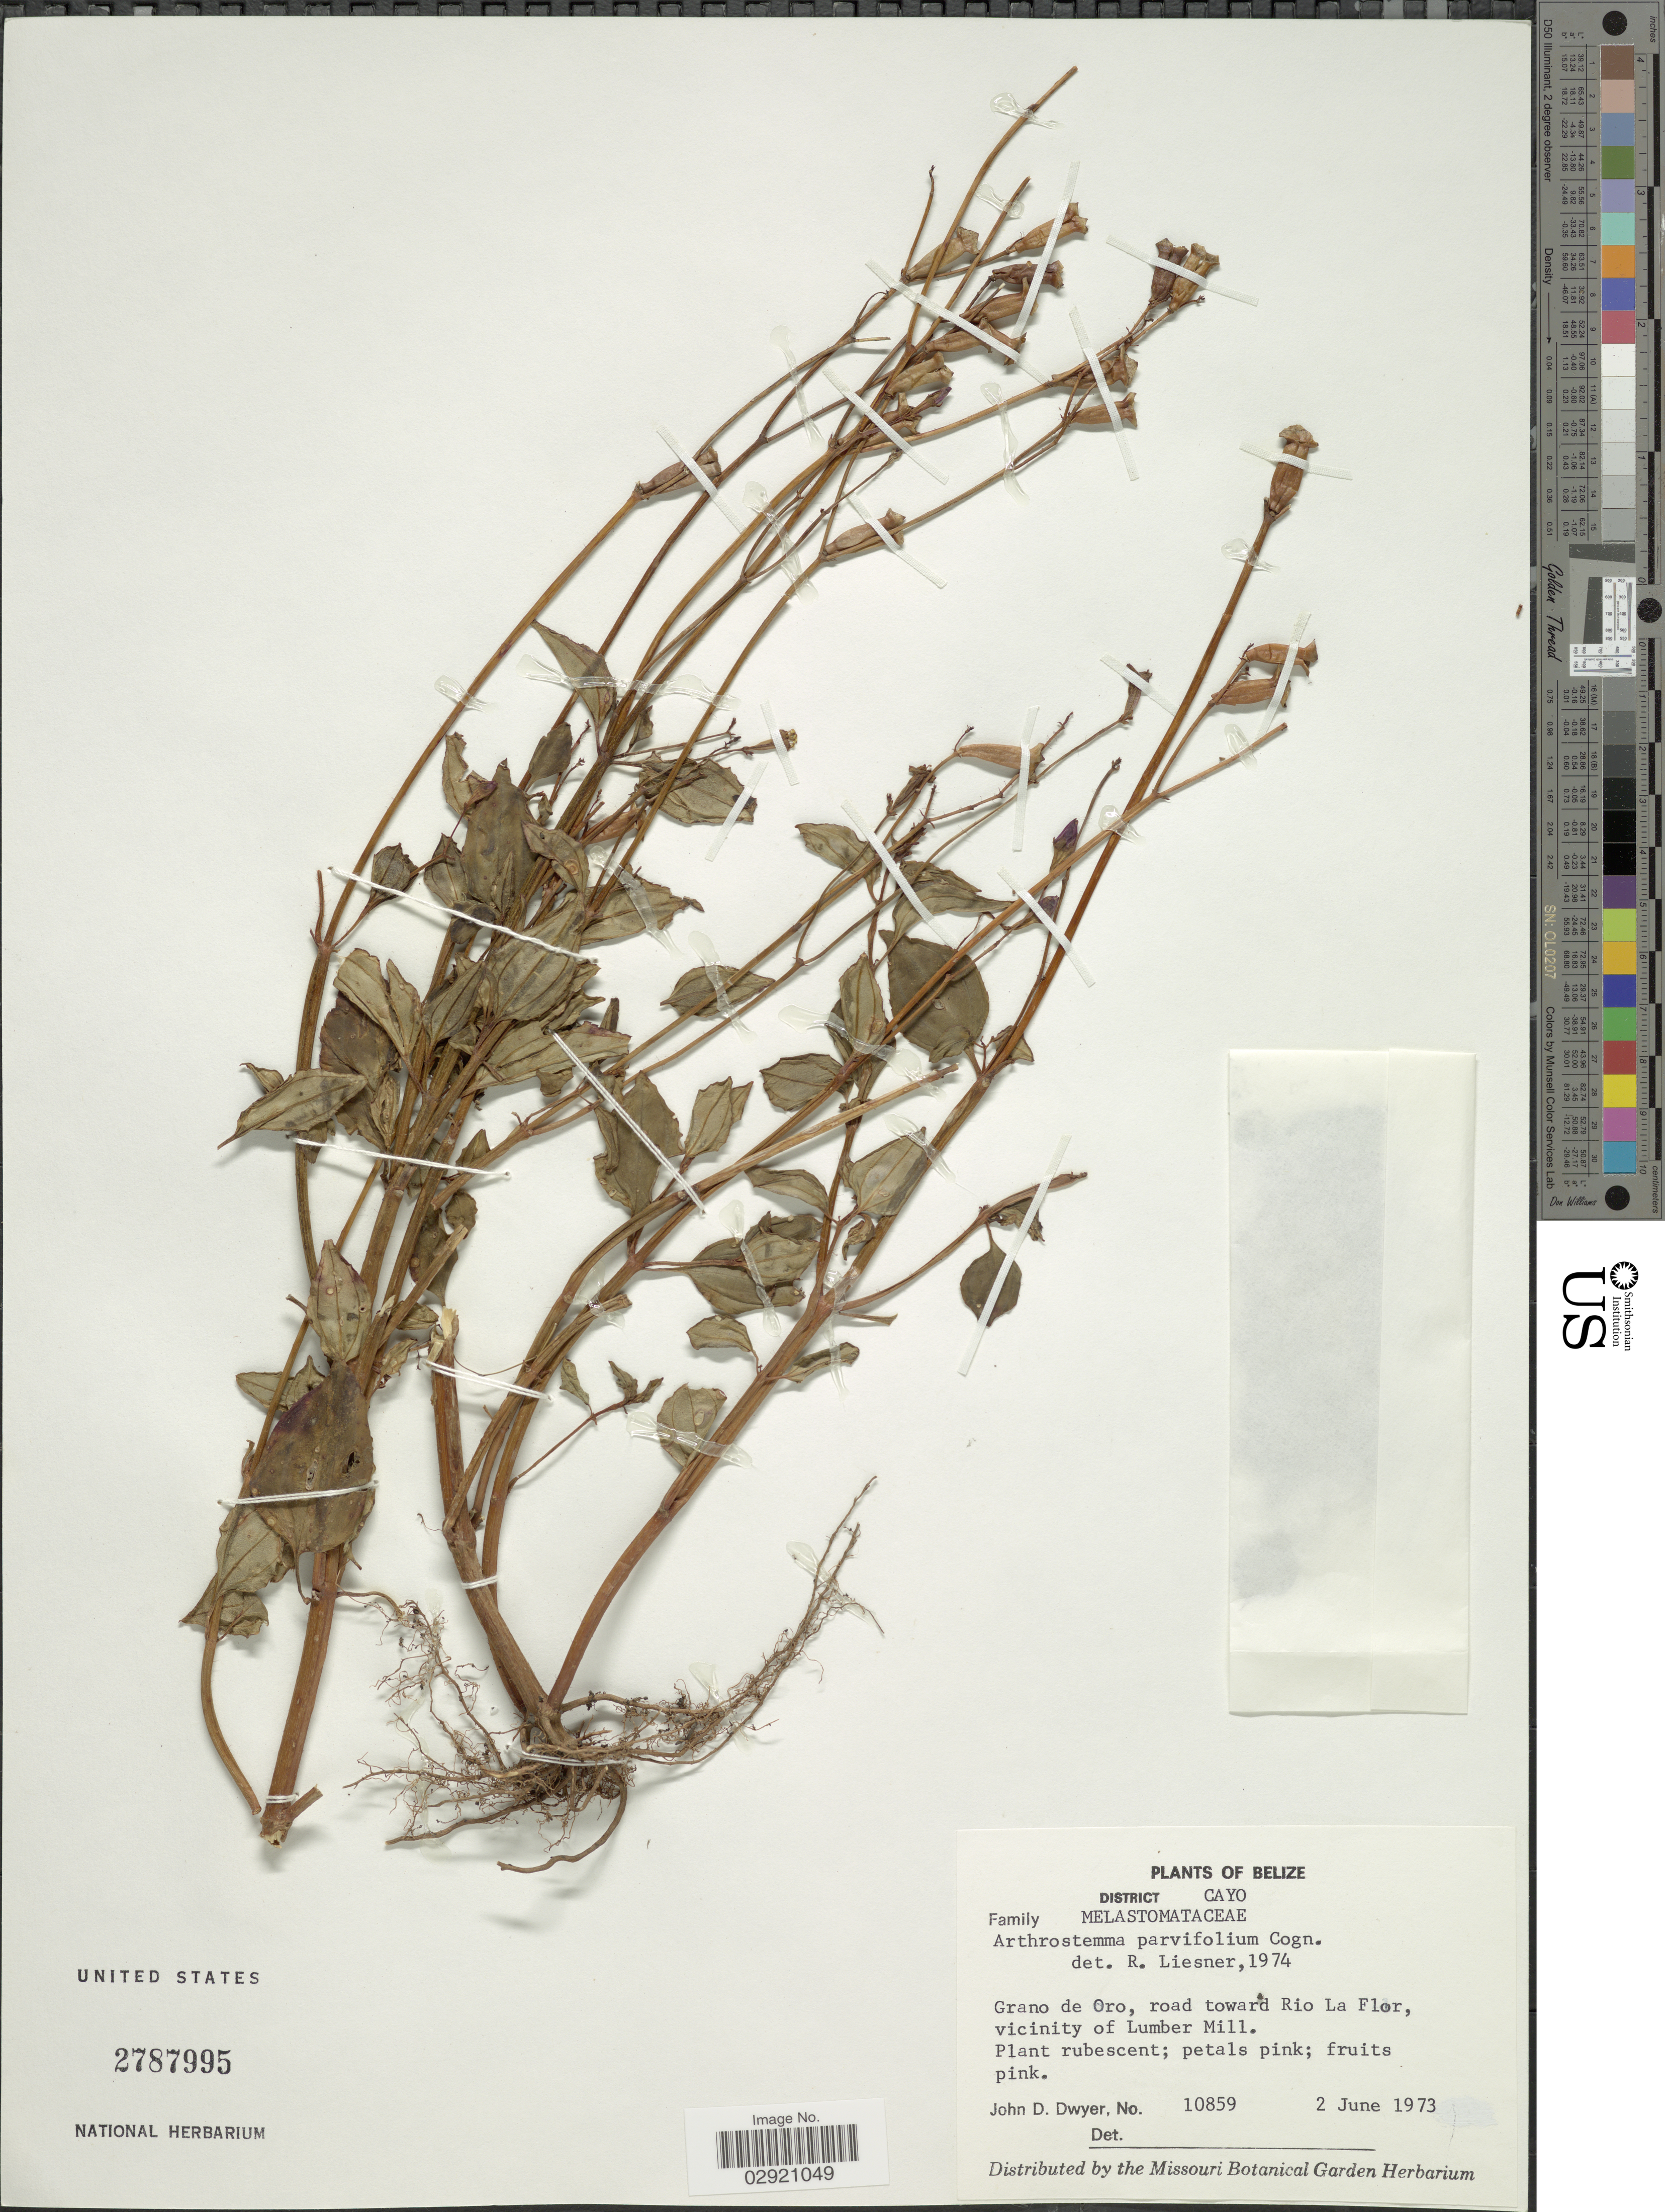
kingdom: Plantae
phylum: Tracheophyta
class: Magnoliopsida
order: Myrtales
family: Melastomataceae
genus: Arthrostemma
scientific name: Arthrostemma parvifolium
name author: Cogn.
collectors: J. D. Dwyer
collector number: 10859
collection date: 1973-06-02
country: Belize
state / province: Cayo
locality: District Cayo. Grano de Oro, road toward Rio La Flor, vicinity of Lumber Mill.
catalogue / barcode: US 2787995